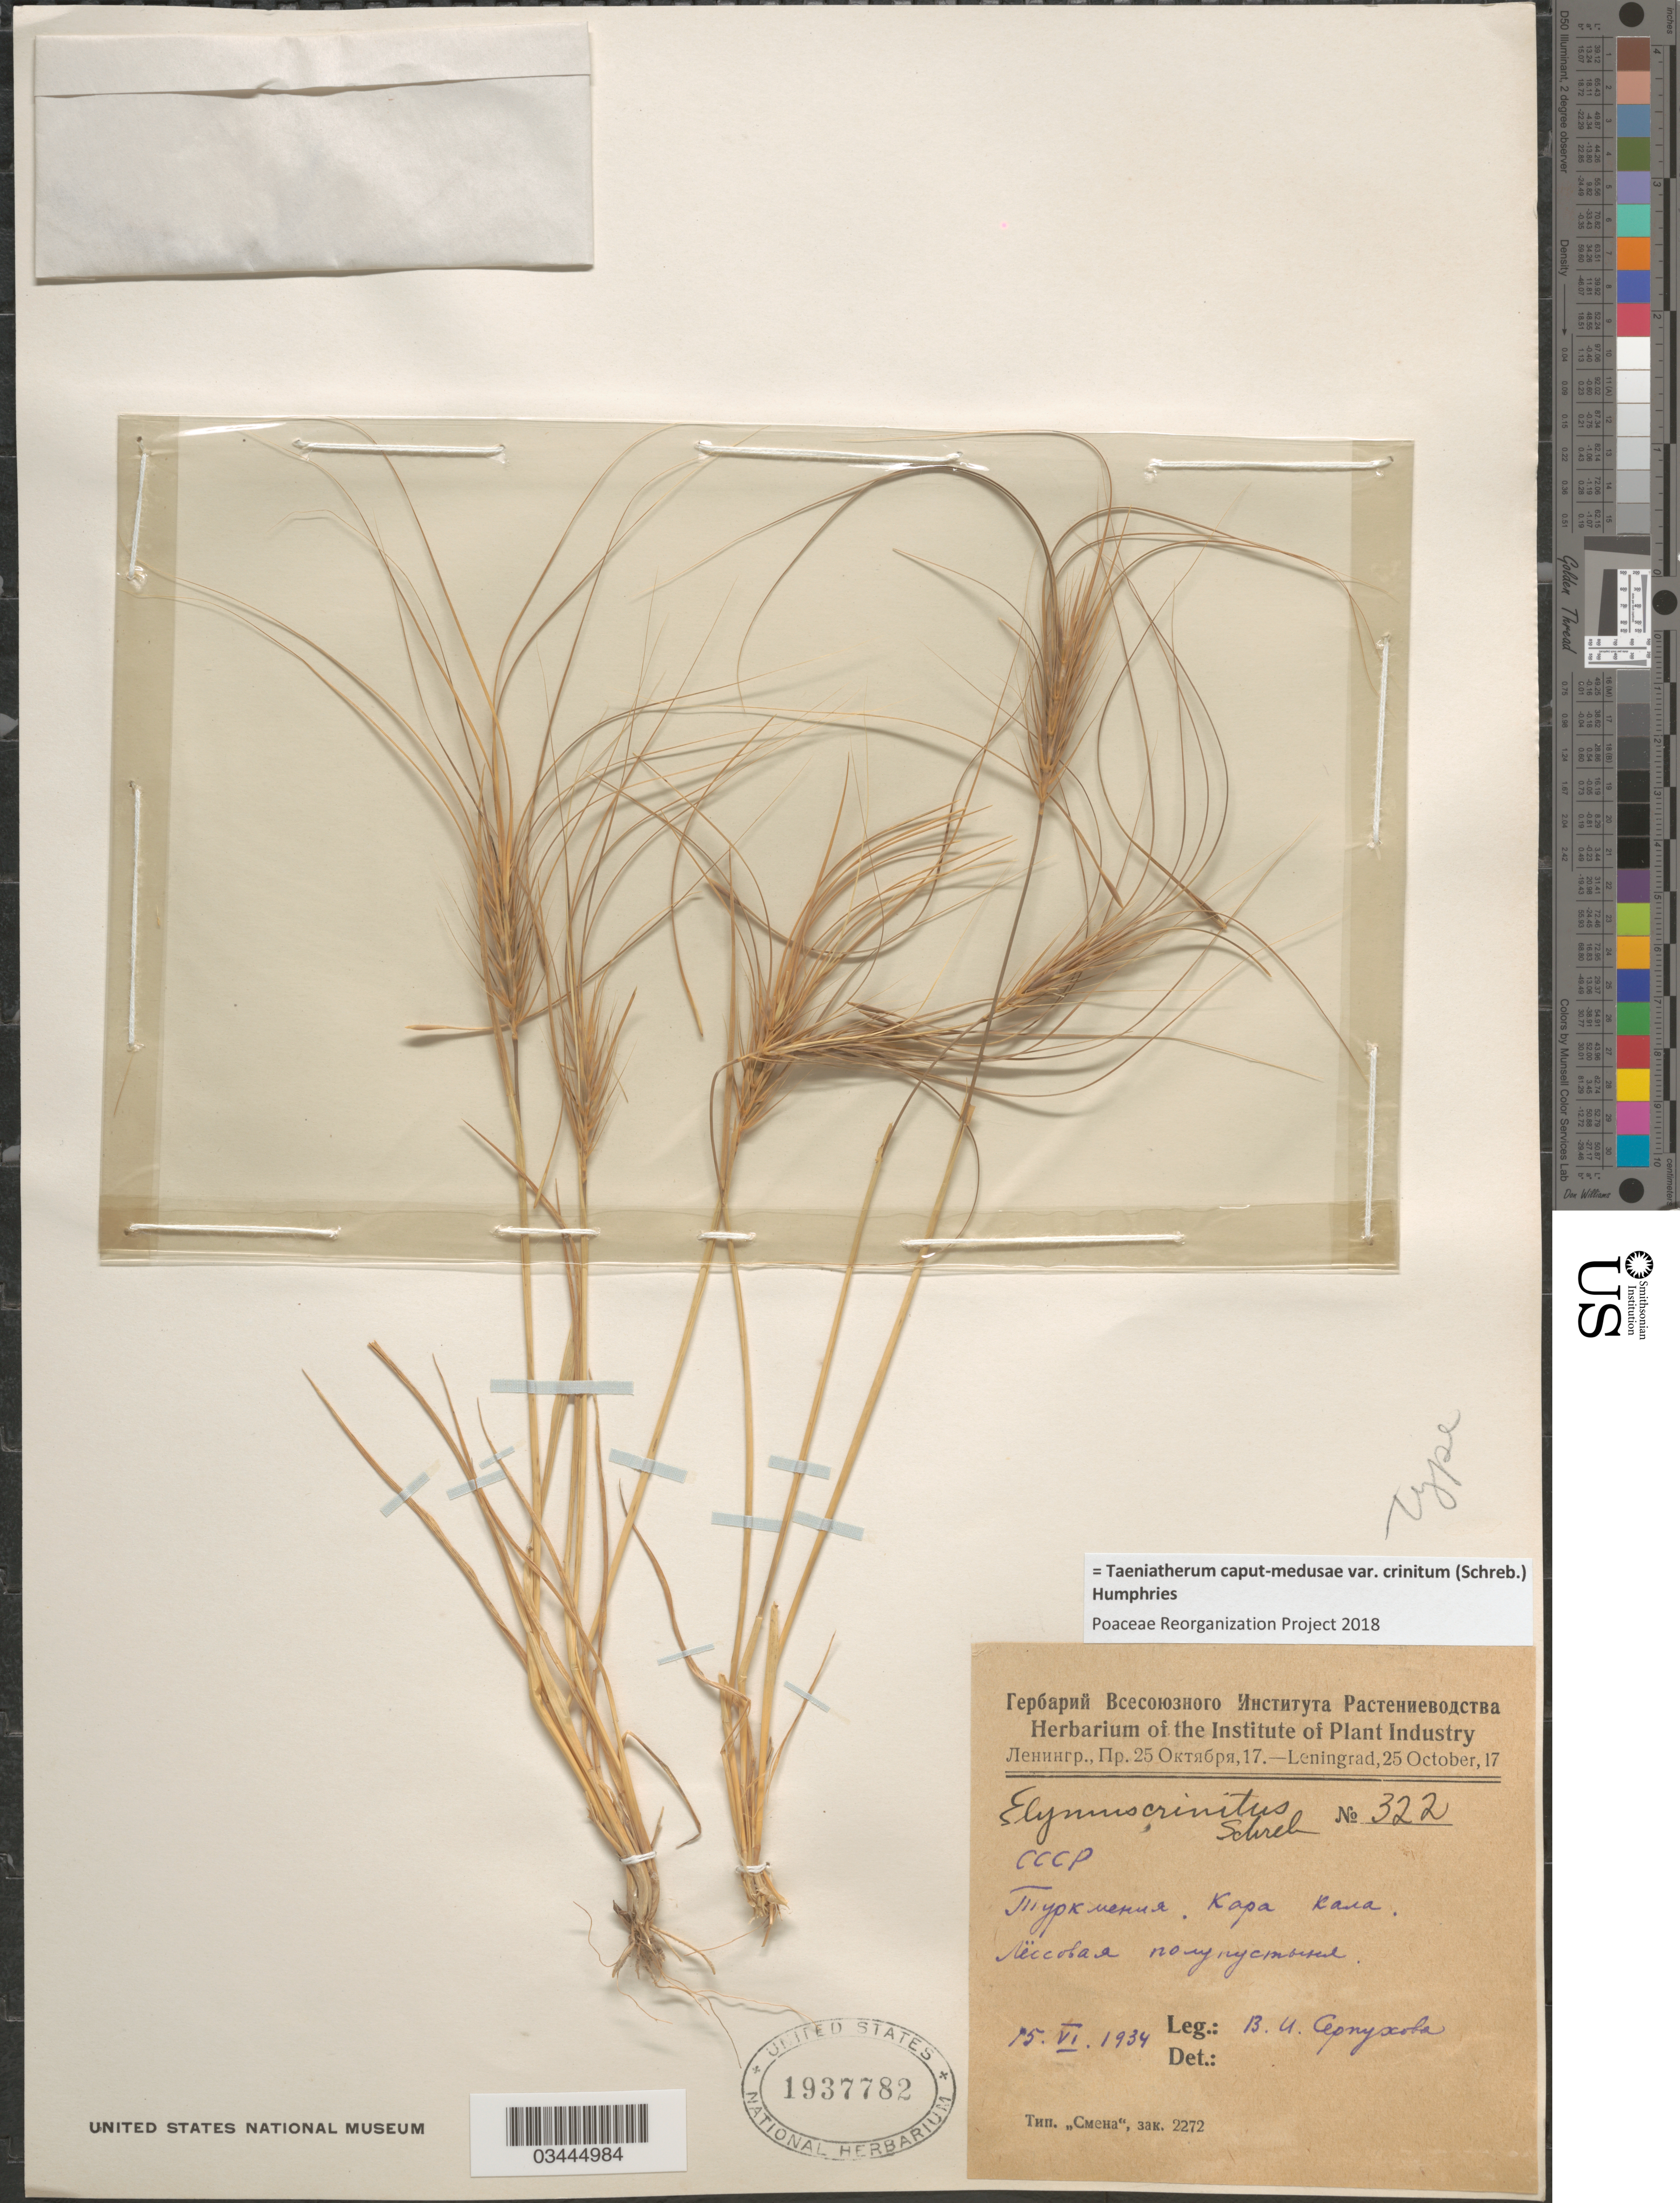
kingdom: Plantae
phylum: Tracheophyta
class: Liliopsida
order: Poales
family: Poaceae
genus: Taeniatherum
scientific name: Taeniatherum caput-medusae var. crinitum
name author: (Schreb.) Humphries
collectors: V. Serpukhova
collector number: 322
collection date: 1934-06-15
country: Turkmenistan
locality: Kara-Kala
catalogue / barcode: US 1937782